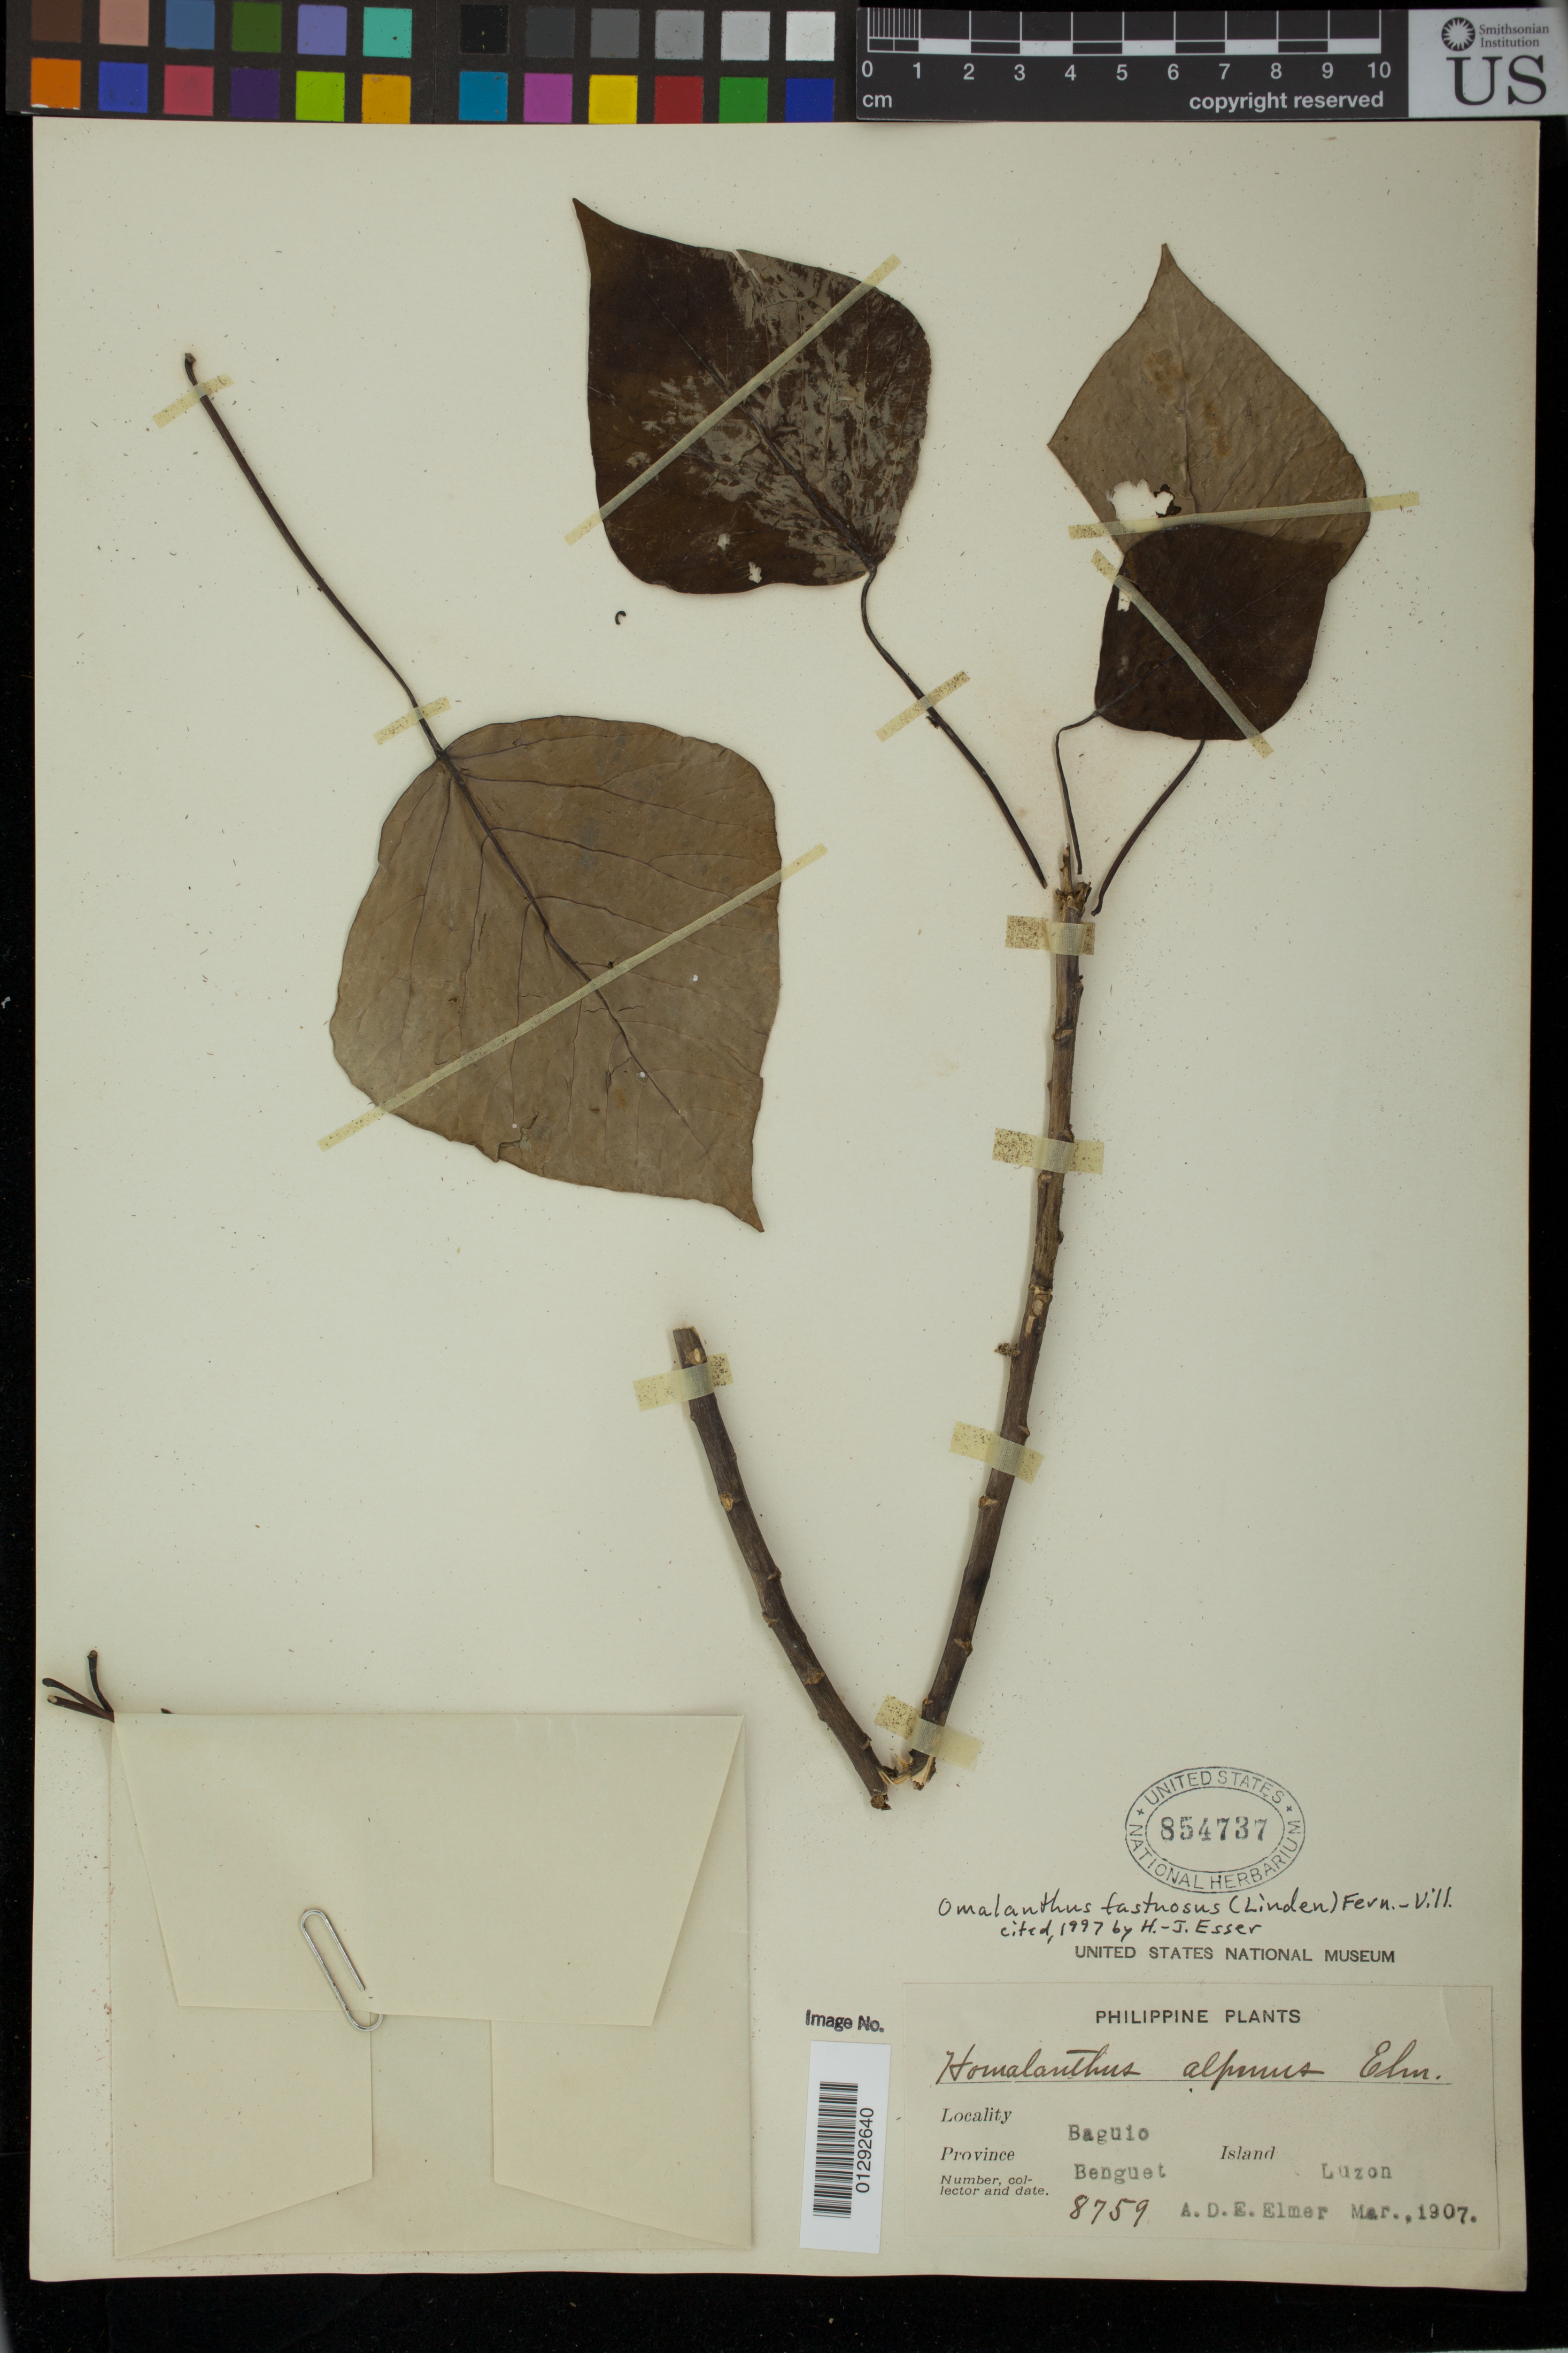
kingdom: Plantae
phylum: Tracheophyta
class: Magnoliopsida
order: Malpighiales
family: Euphorbiaceae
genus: Omalanthus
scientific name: Omalanthus fastuosus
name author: Fern.-Vill.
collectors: A. D. E. Elmer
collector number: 8759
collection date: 1907-03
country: Philippines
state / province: Cordillera (Administrative Region)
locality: Baguio, Province Benguet, Island Luzon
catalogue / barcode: US 854737